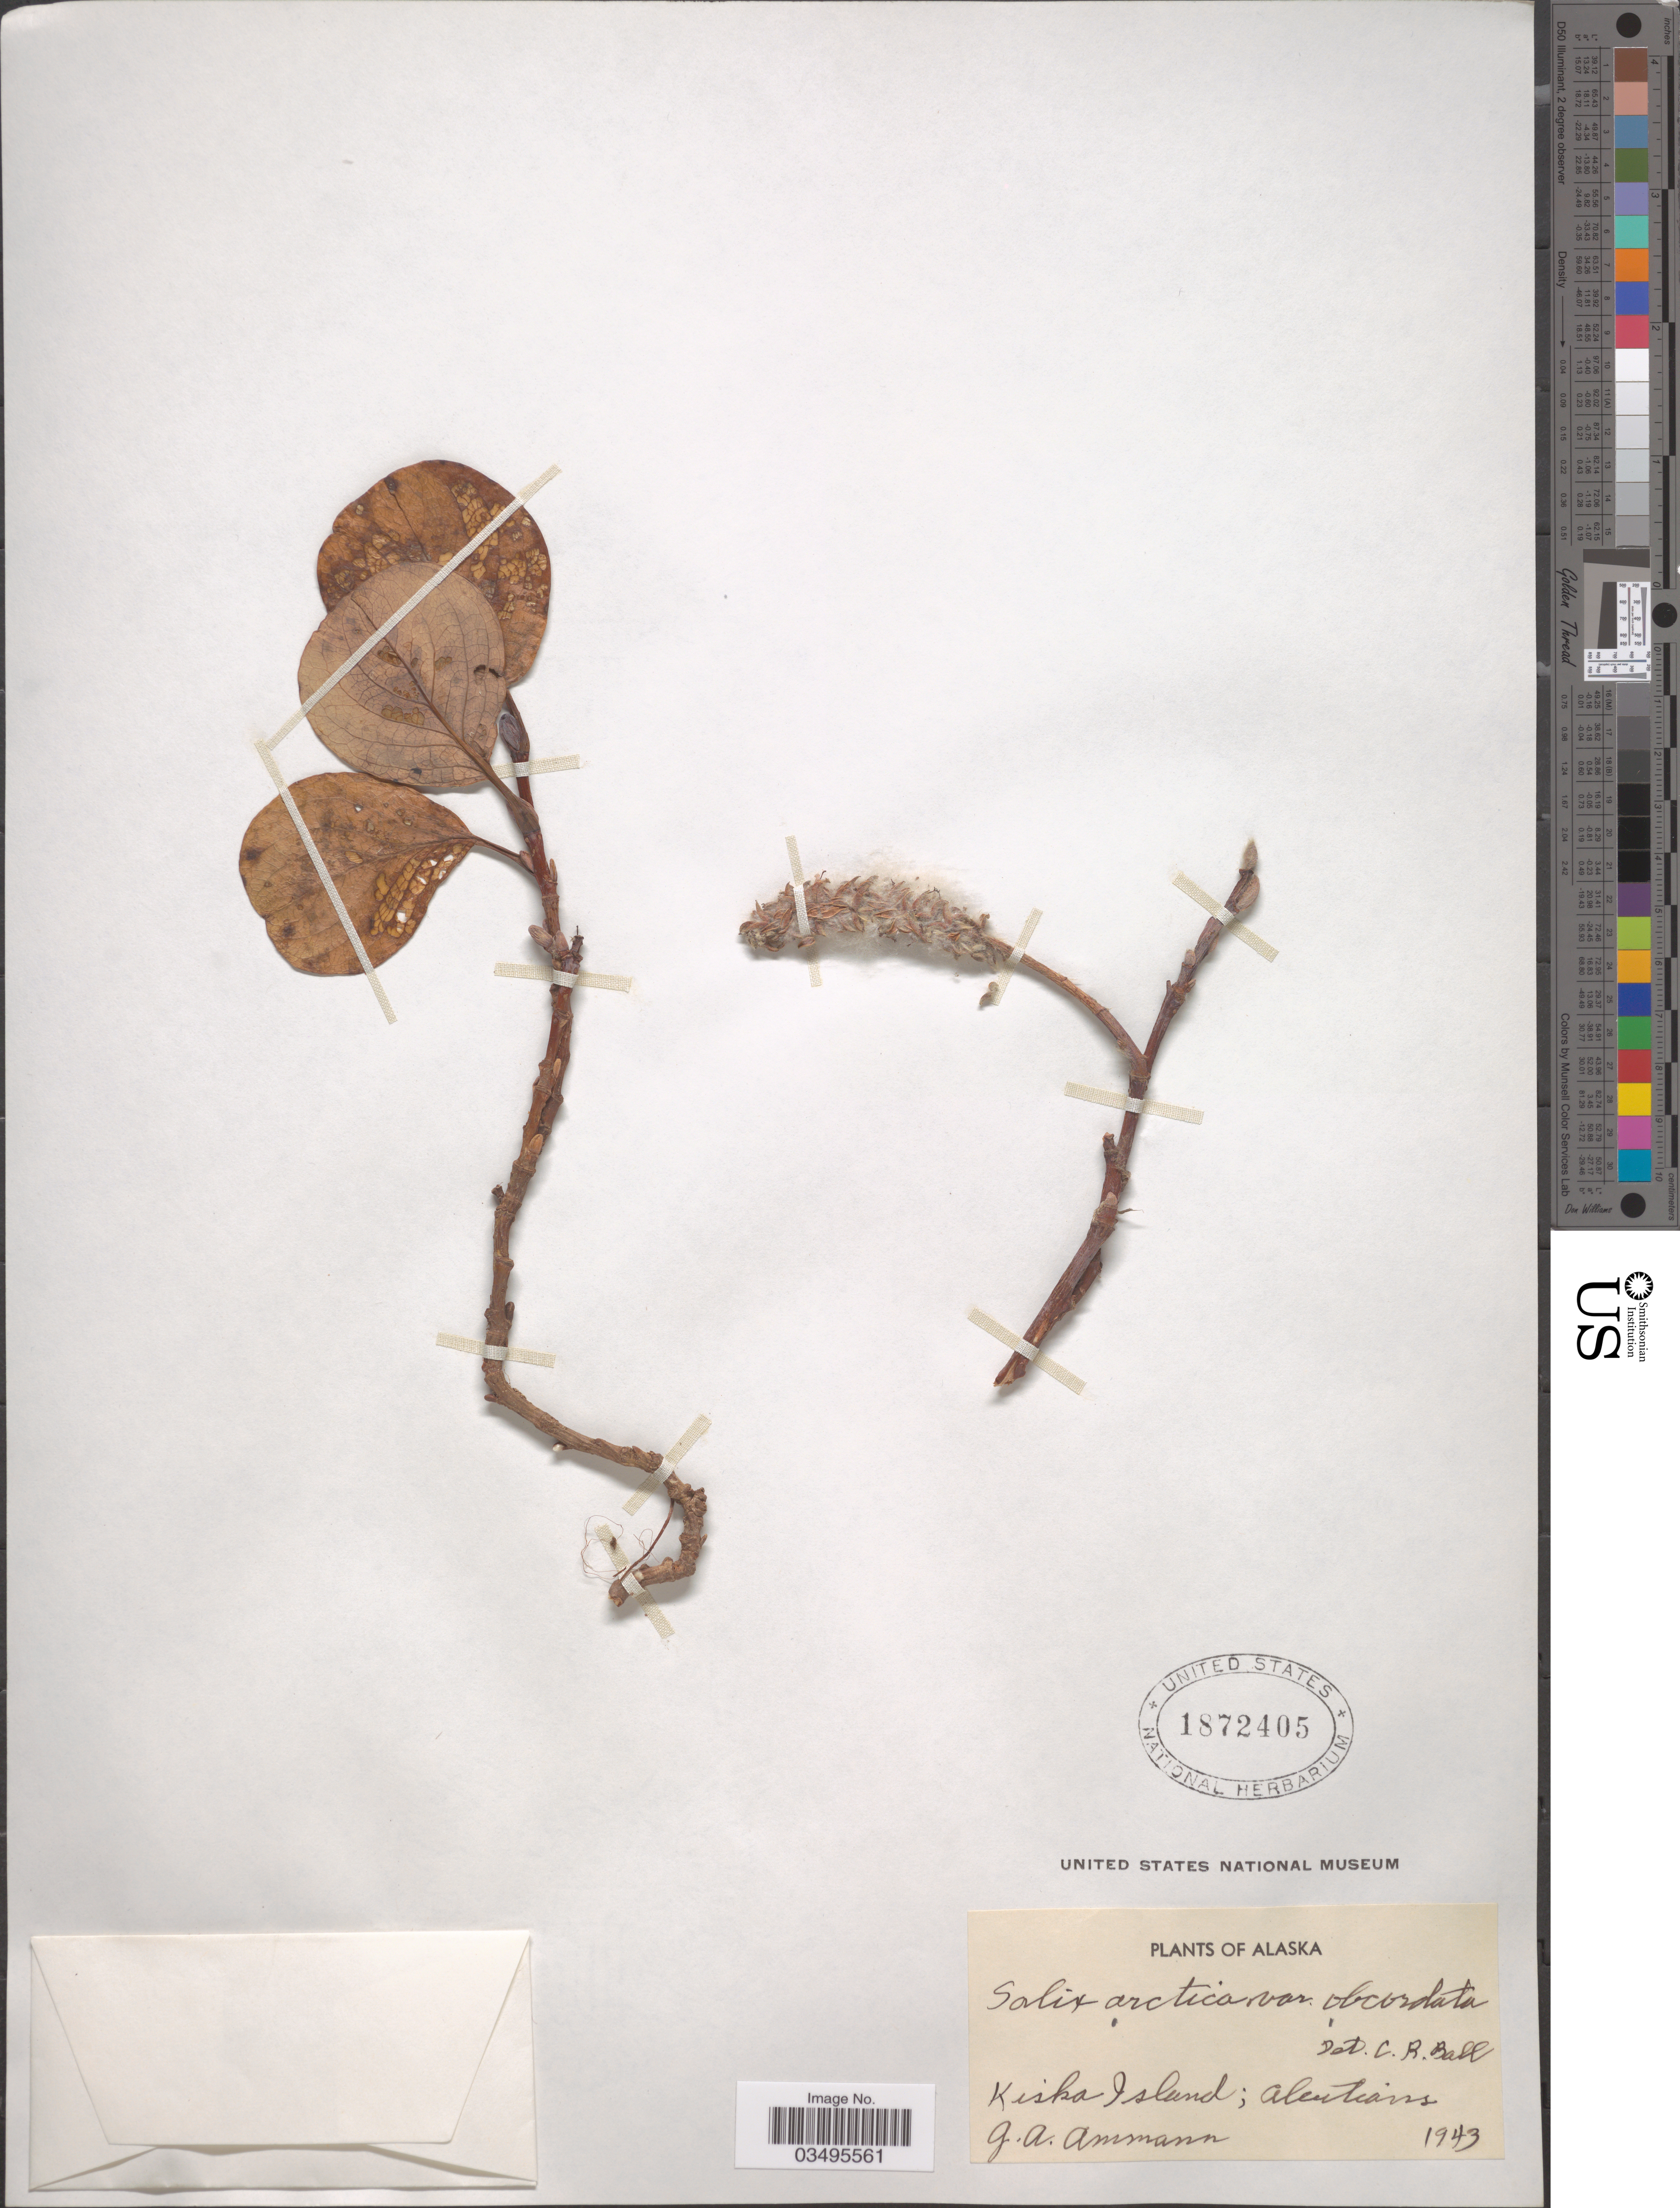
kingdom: Plantae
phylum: Tracheophyta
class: Magnoliopsida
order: Malpighiales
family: Salicaceae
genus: Salix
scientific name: Salix arctica var. obcordata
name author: (Andersson) Rydb.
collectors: G. Ammann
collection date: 1943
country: United States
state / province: Alaska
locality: Kiska Island; Aleutians.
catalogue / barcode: US 1872405